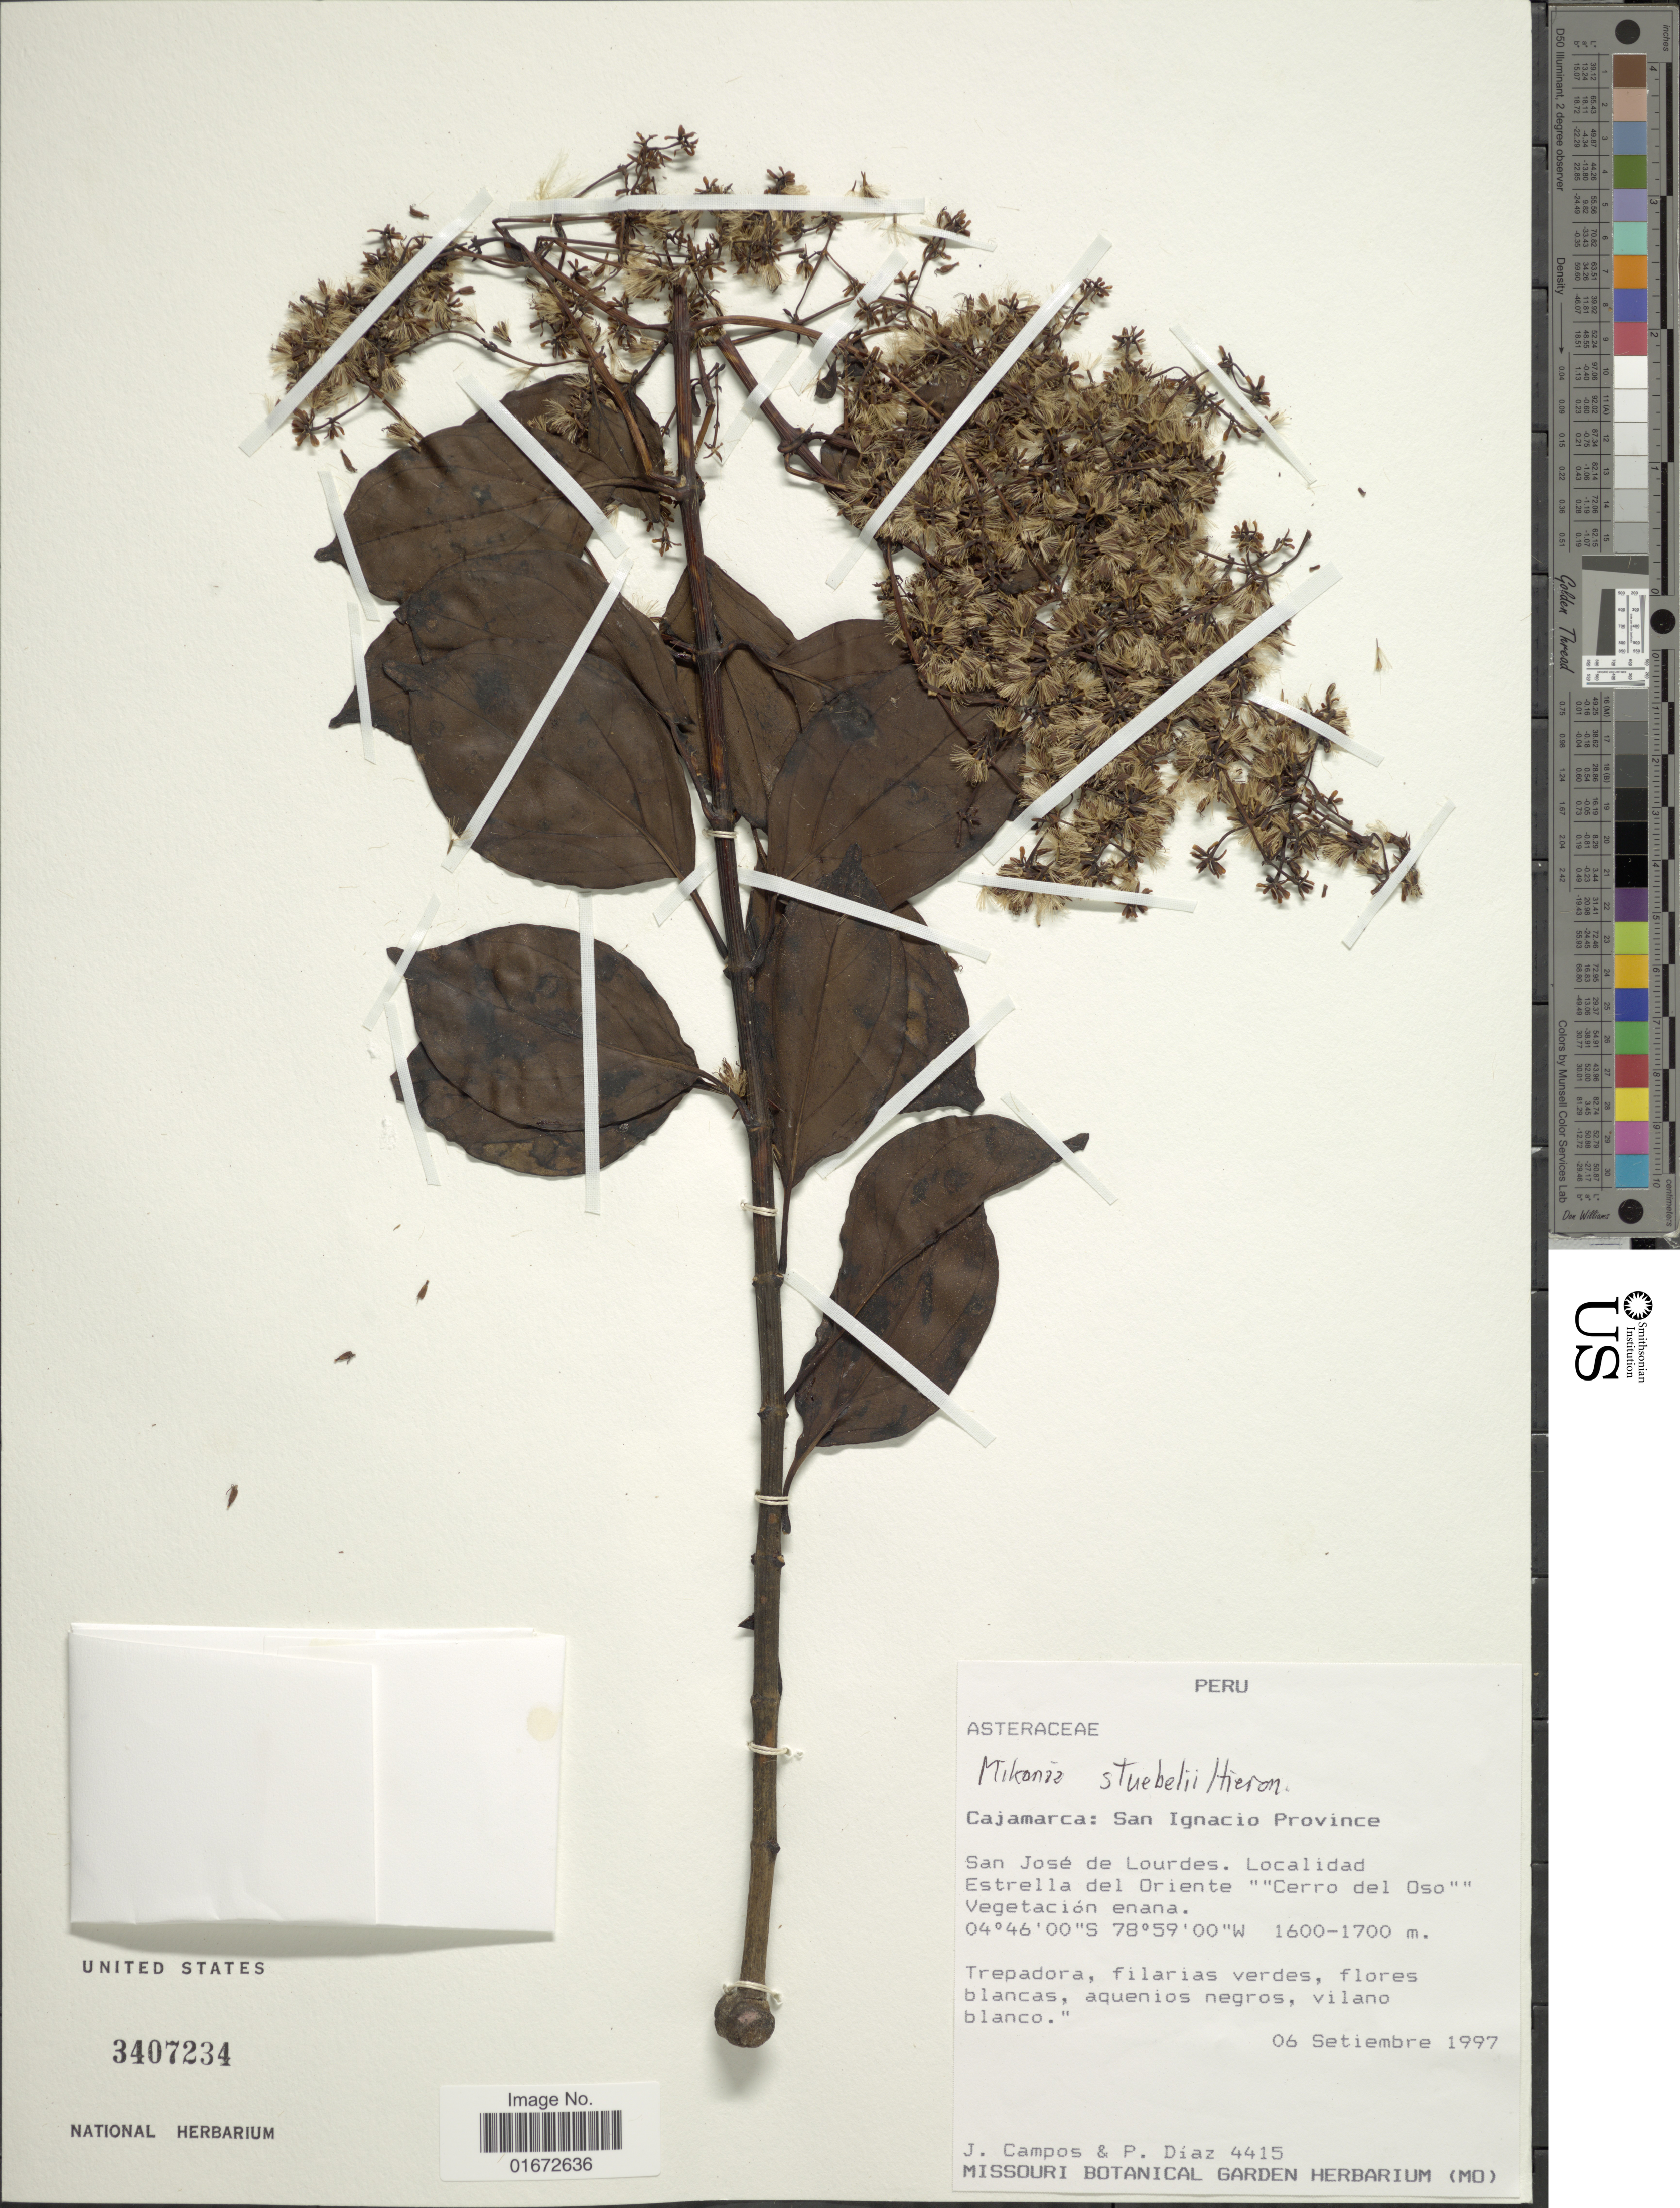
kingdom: Plantae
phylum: Tracheophyta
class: Magnoliopsida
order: Asterales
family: Asteraceae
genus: Mikania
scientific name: Mikania stuebelii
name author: Hieron.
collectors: J. Campos & W. Díaz P.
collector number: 4415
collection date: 1997-09-06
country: Peru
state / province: Cajamarca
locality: Cajamarca: San Ignacio Province. San José de Lourdes. Localidad Estrella del Oriente "Cerro del Oso"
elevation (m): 1600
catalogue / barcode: US 3407234